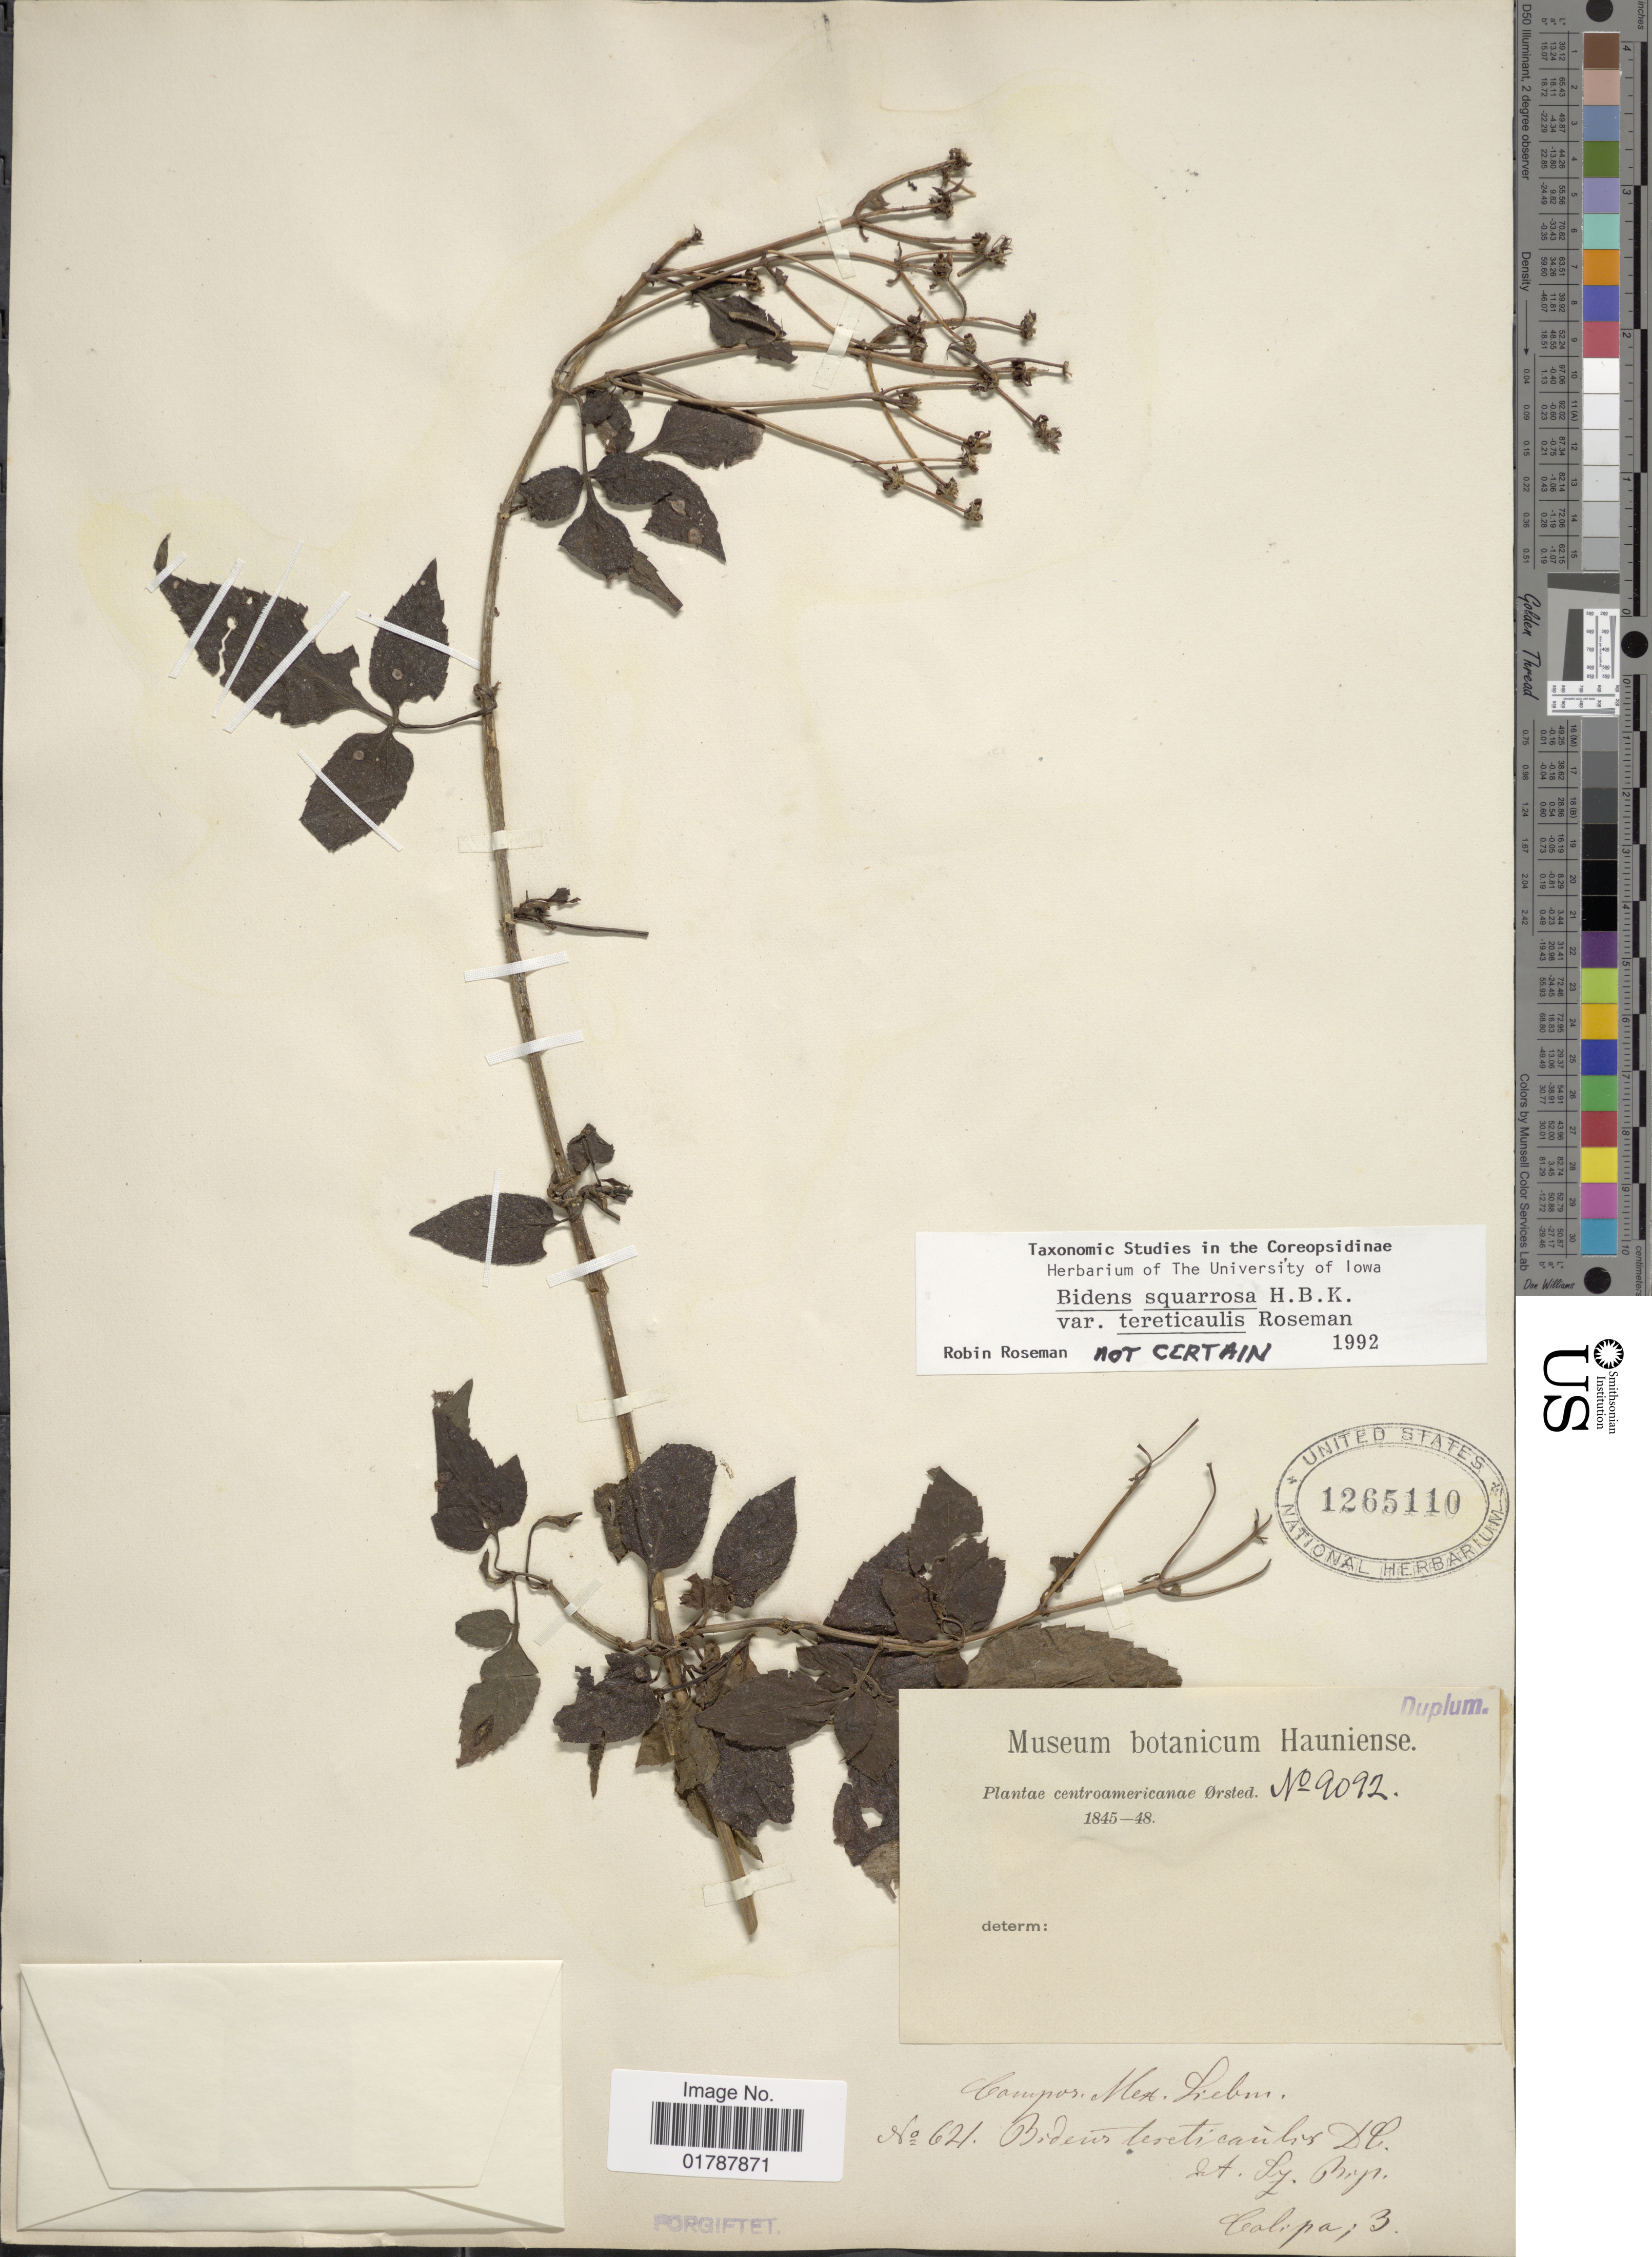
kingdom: Plantae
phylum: Tracheophyta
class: Magnoliopsida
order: Asterales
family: Asteraceae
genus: Bidens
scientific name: Bidens squarrosa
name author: Kunth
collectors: Liebmann, --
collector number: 9092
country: Mexico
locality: Calapa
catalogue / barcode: US 1265110